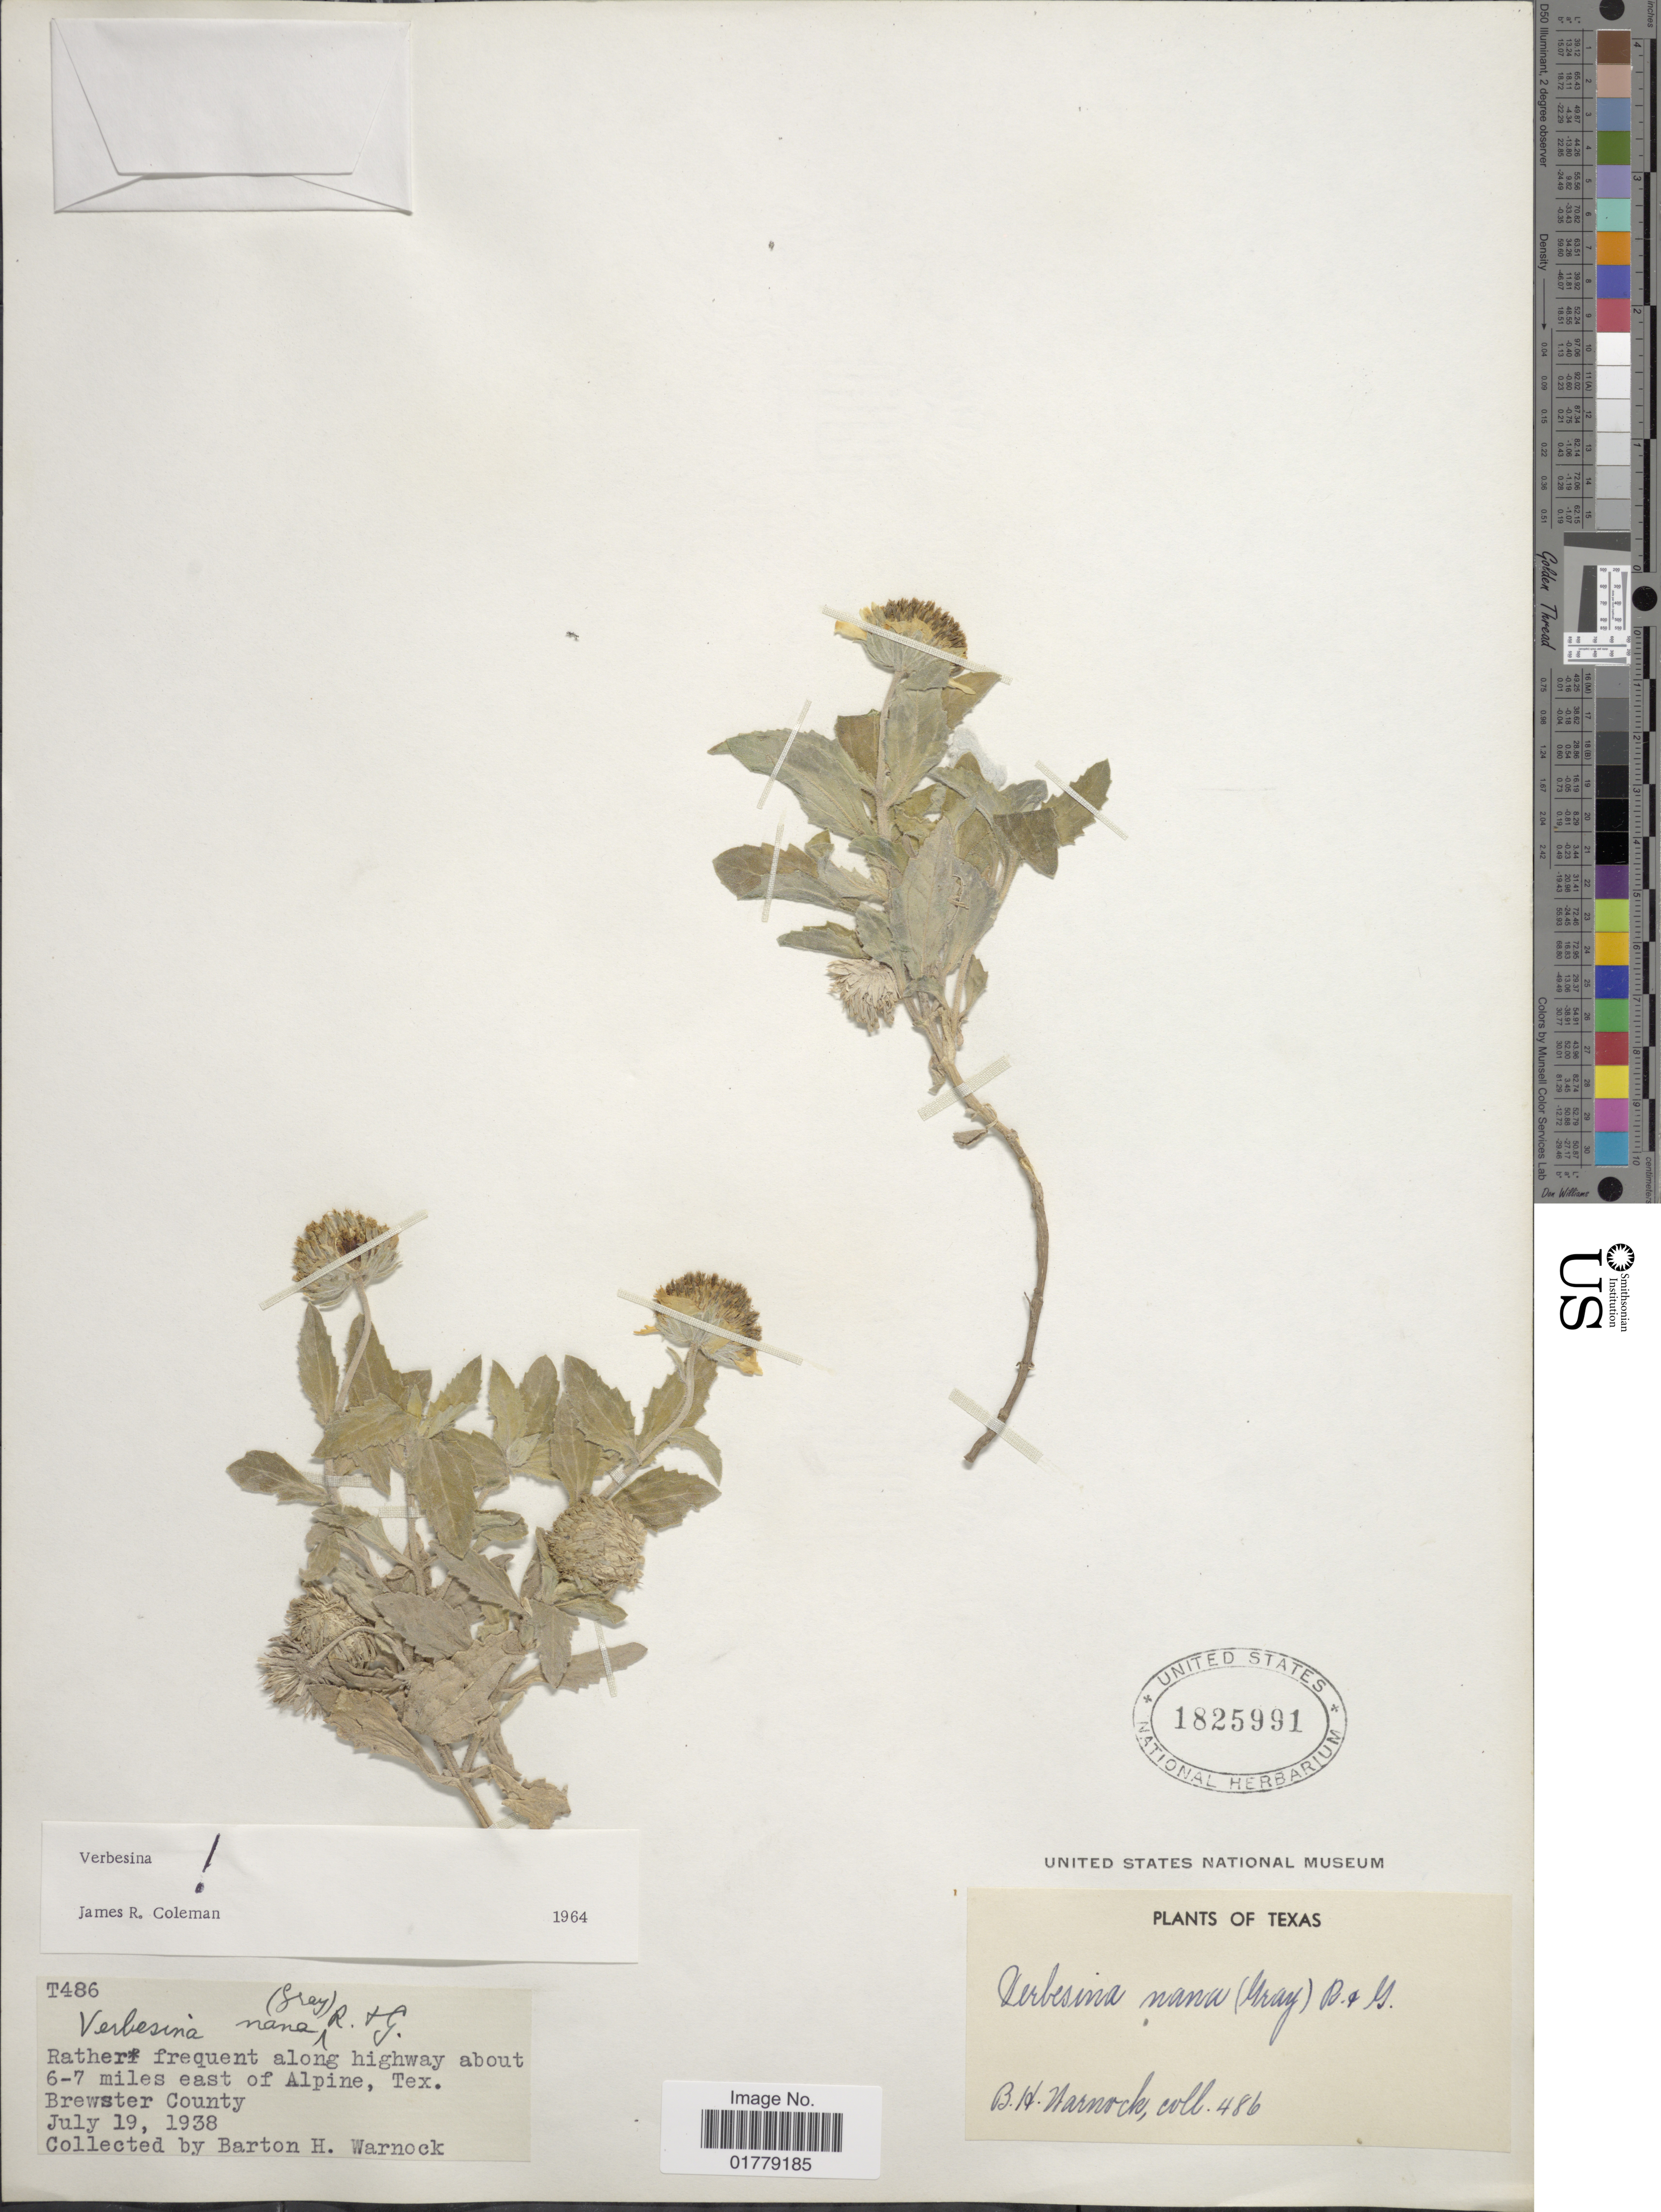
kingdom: Plantae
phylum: Tracheophyta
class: Magnoliopsida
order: Asterales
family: Asteraceae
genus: Verbesina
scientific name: Verbesina nana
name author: (A. Gray) B.L. Rob. & Greenm.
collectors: B. H. Warnock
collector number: T486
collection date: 1938-07-19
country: United States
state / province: Texas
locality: Rather frequent along highway about 6-7 miles east of Alpine, Tex. Brewster County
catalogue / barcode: US 1825991